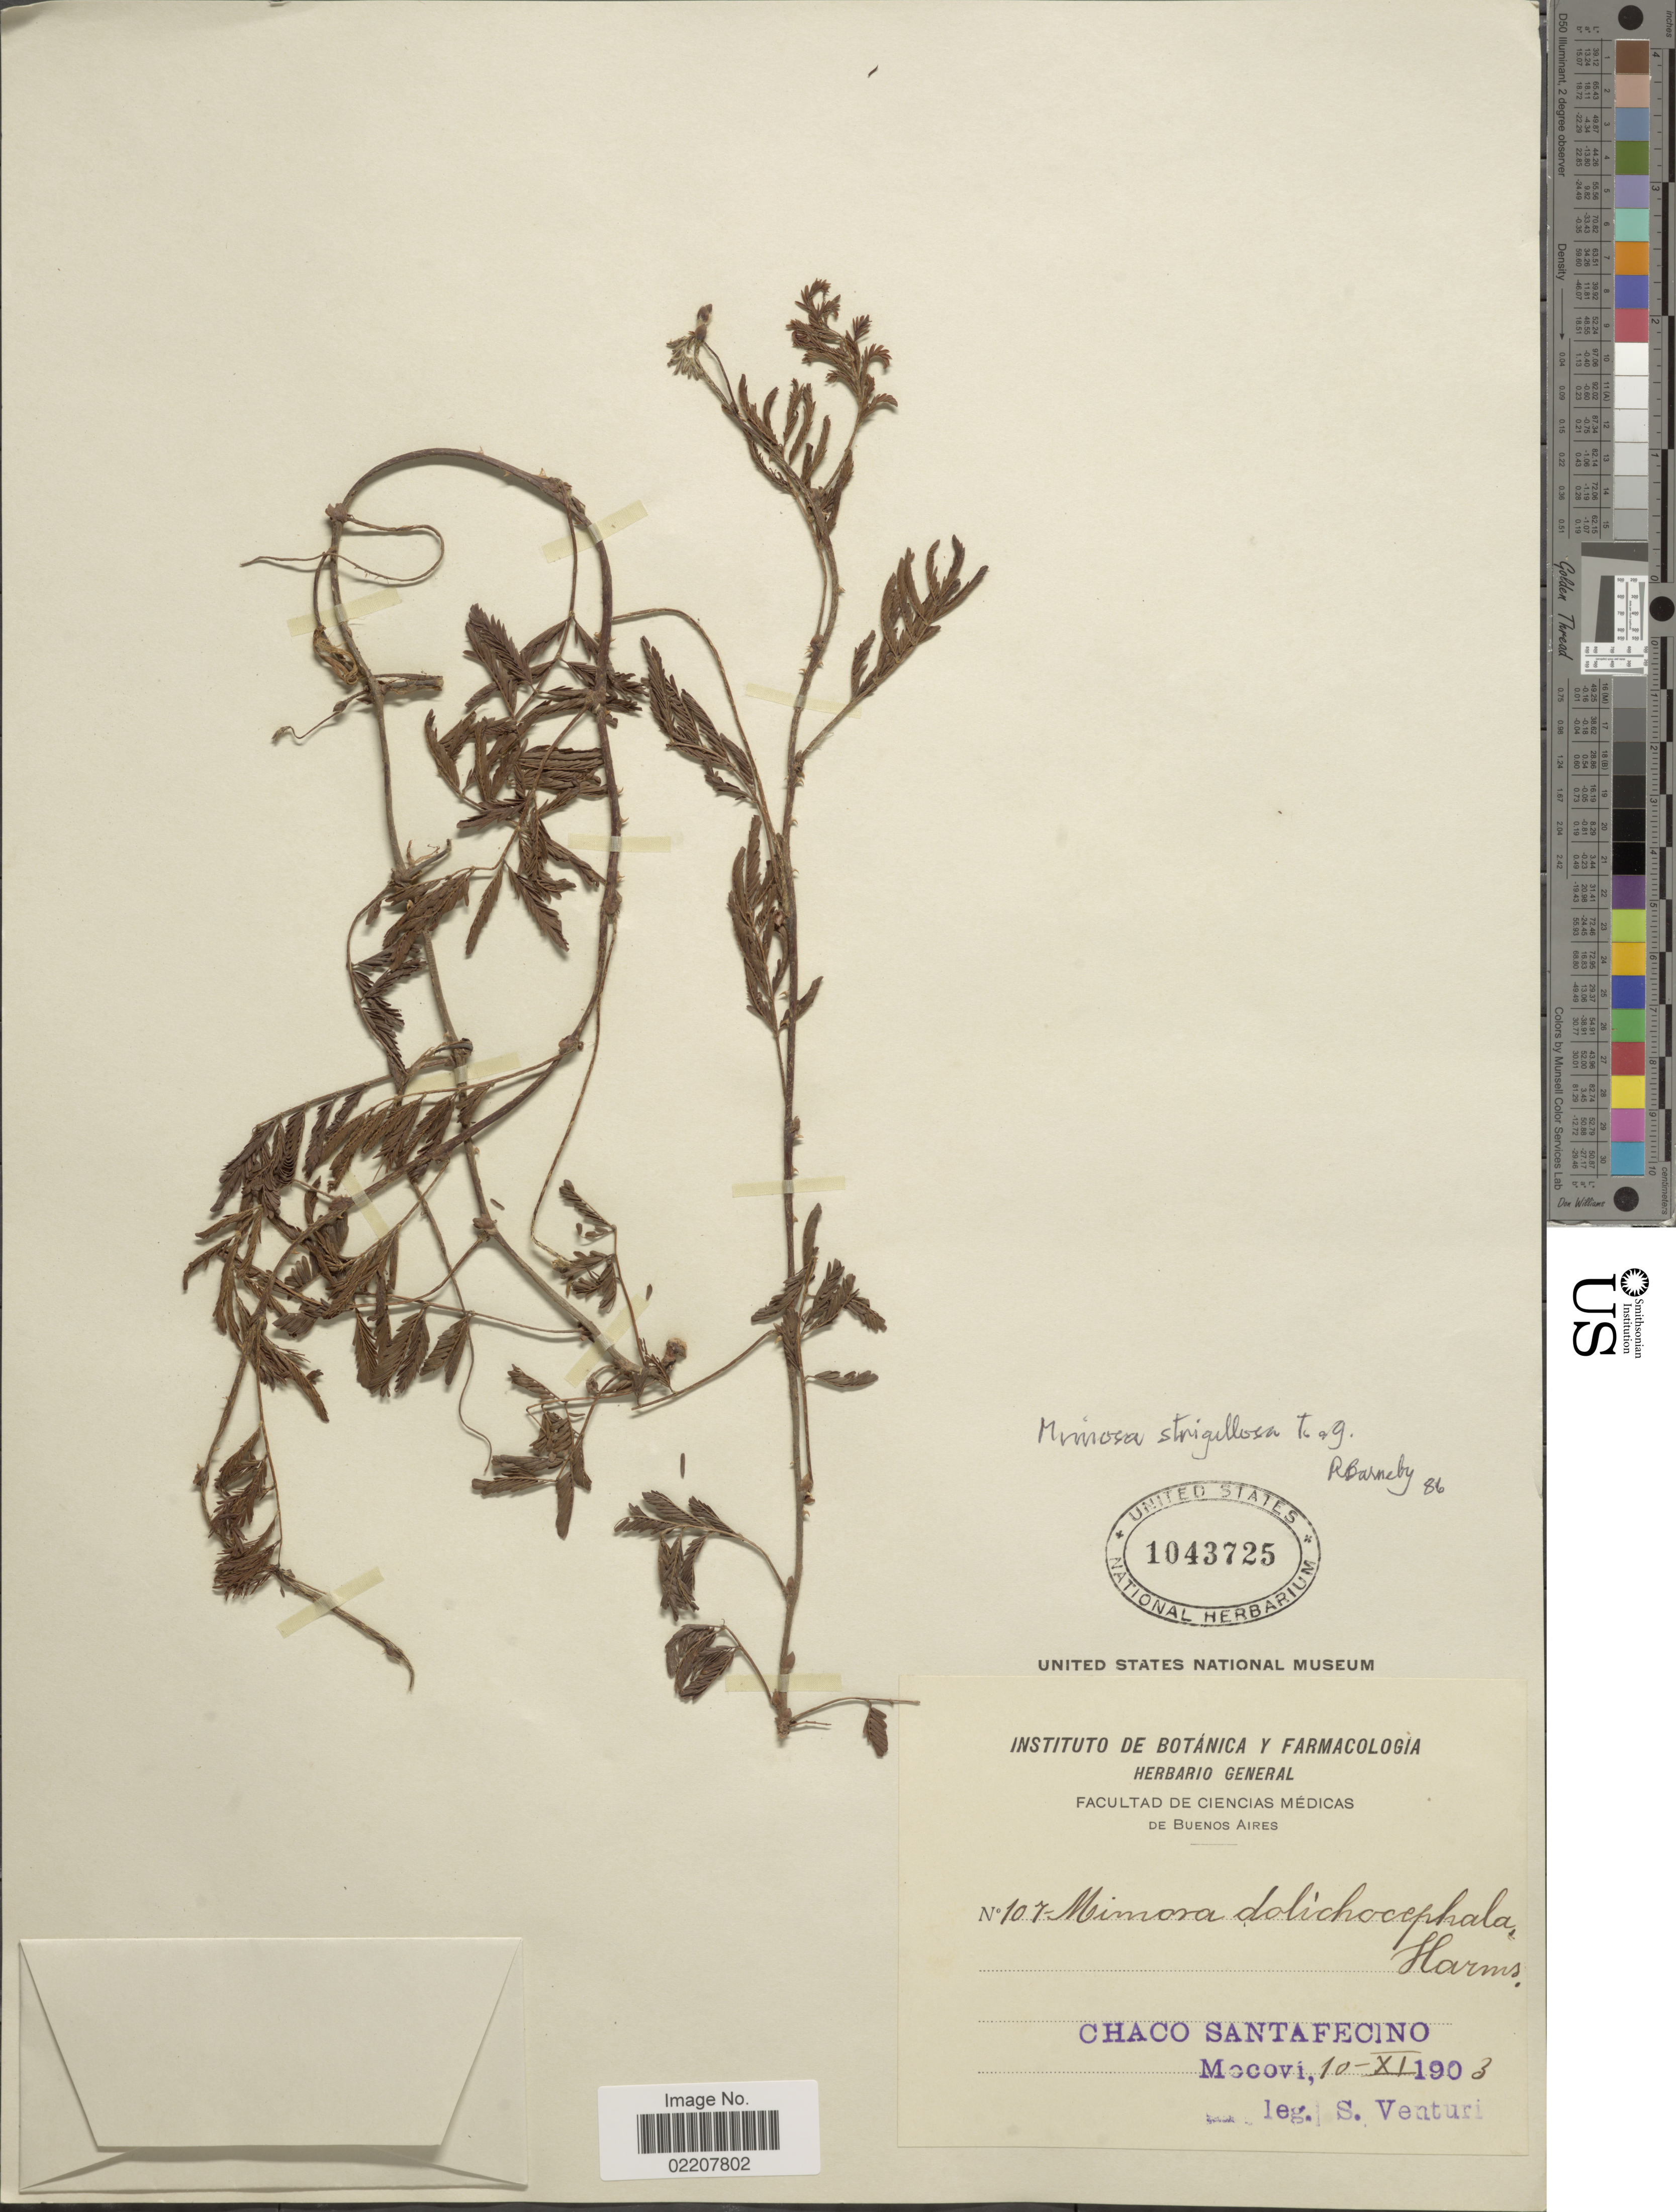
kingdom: Plantae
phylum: Tracheophyta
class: Magnoliopsida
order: Fabales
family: Fabaceae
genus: Mimosa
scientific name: Mimosa strigillosa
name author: Torr. & A. Gray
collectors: S. Venturi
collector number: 107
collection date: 1903-11-10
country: Argentina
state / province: Chaco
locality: Chaco Santa Fecino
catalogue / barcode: US 1043725